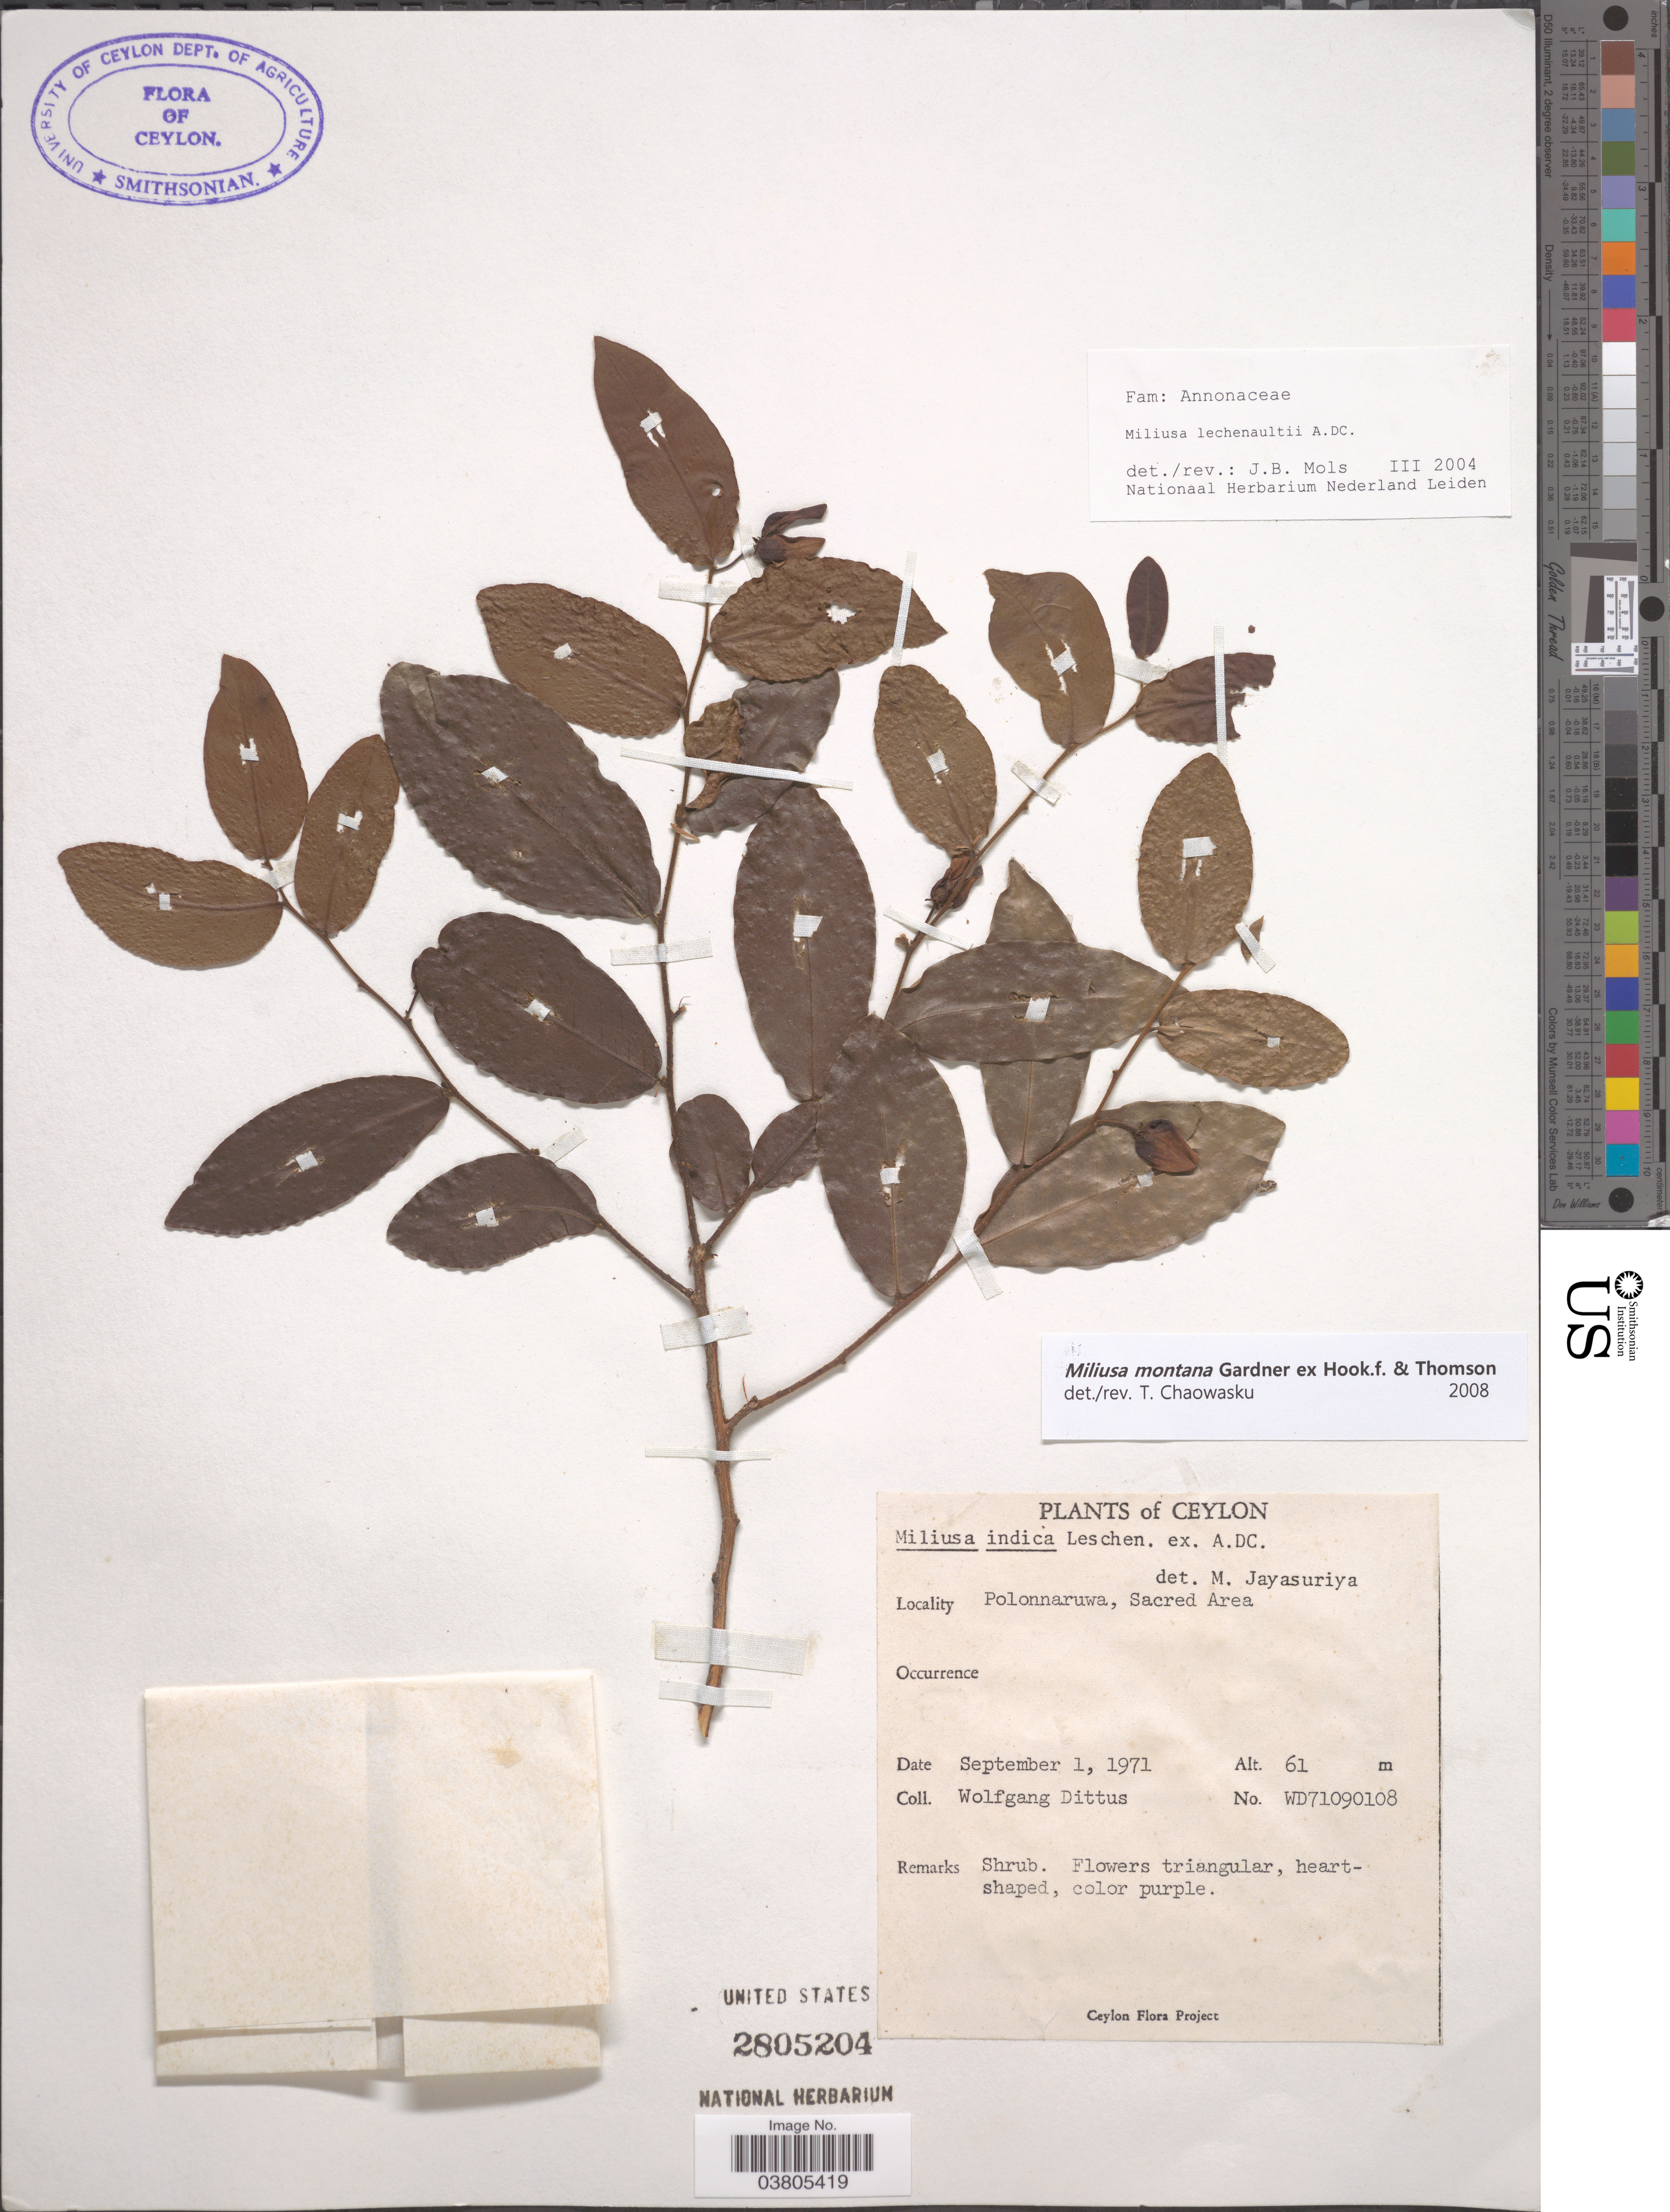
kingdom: Plantae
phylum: Tracheophyta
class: Magnoliopsida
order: Magnoliales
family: Annonaceae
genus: Miliusa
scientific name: Miliusa montana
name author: Gardner ex Hook. f. & Thomson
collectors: W. Dittus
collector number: WD71090108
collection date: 1971-09-01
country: Sri Lanka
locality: Ceylon. Polonnaruwa, Sacred Area.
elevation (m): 61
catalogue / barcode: US 2805204